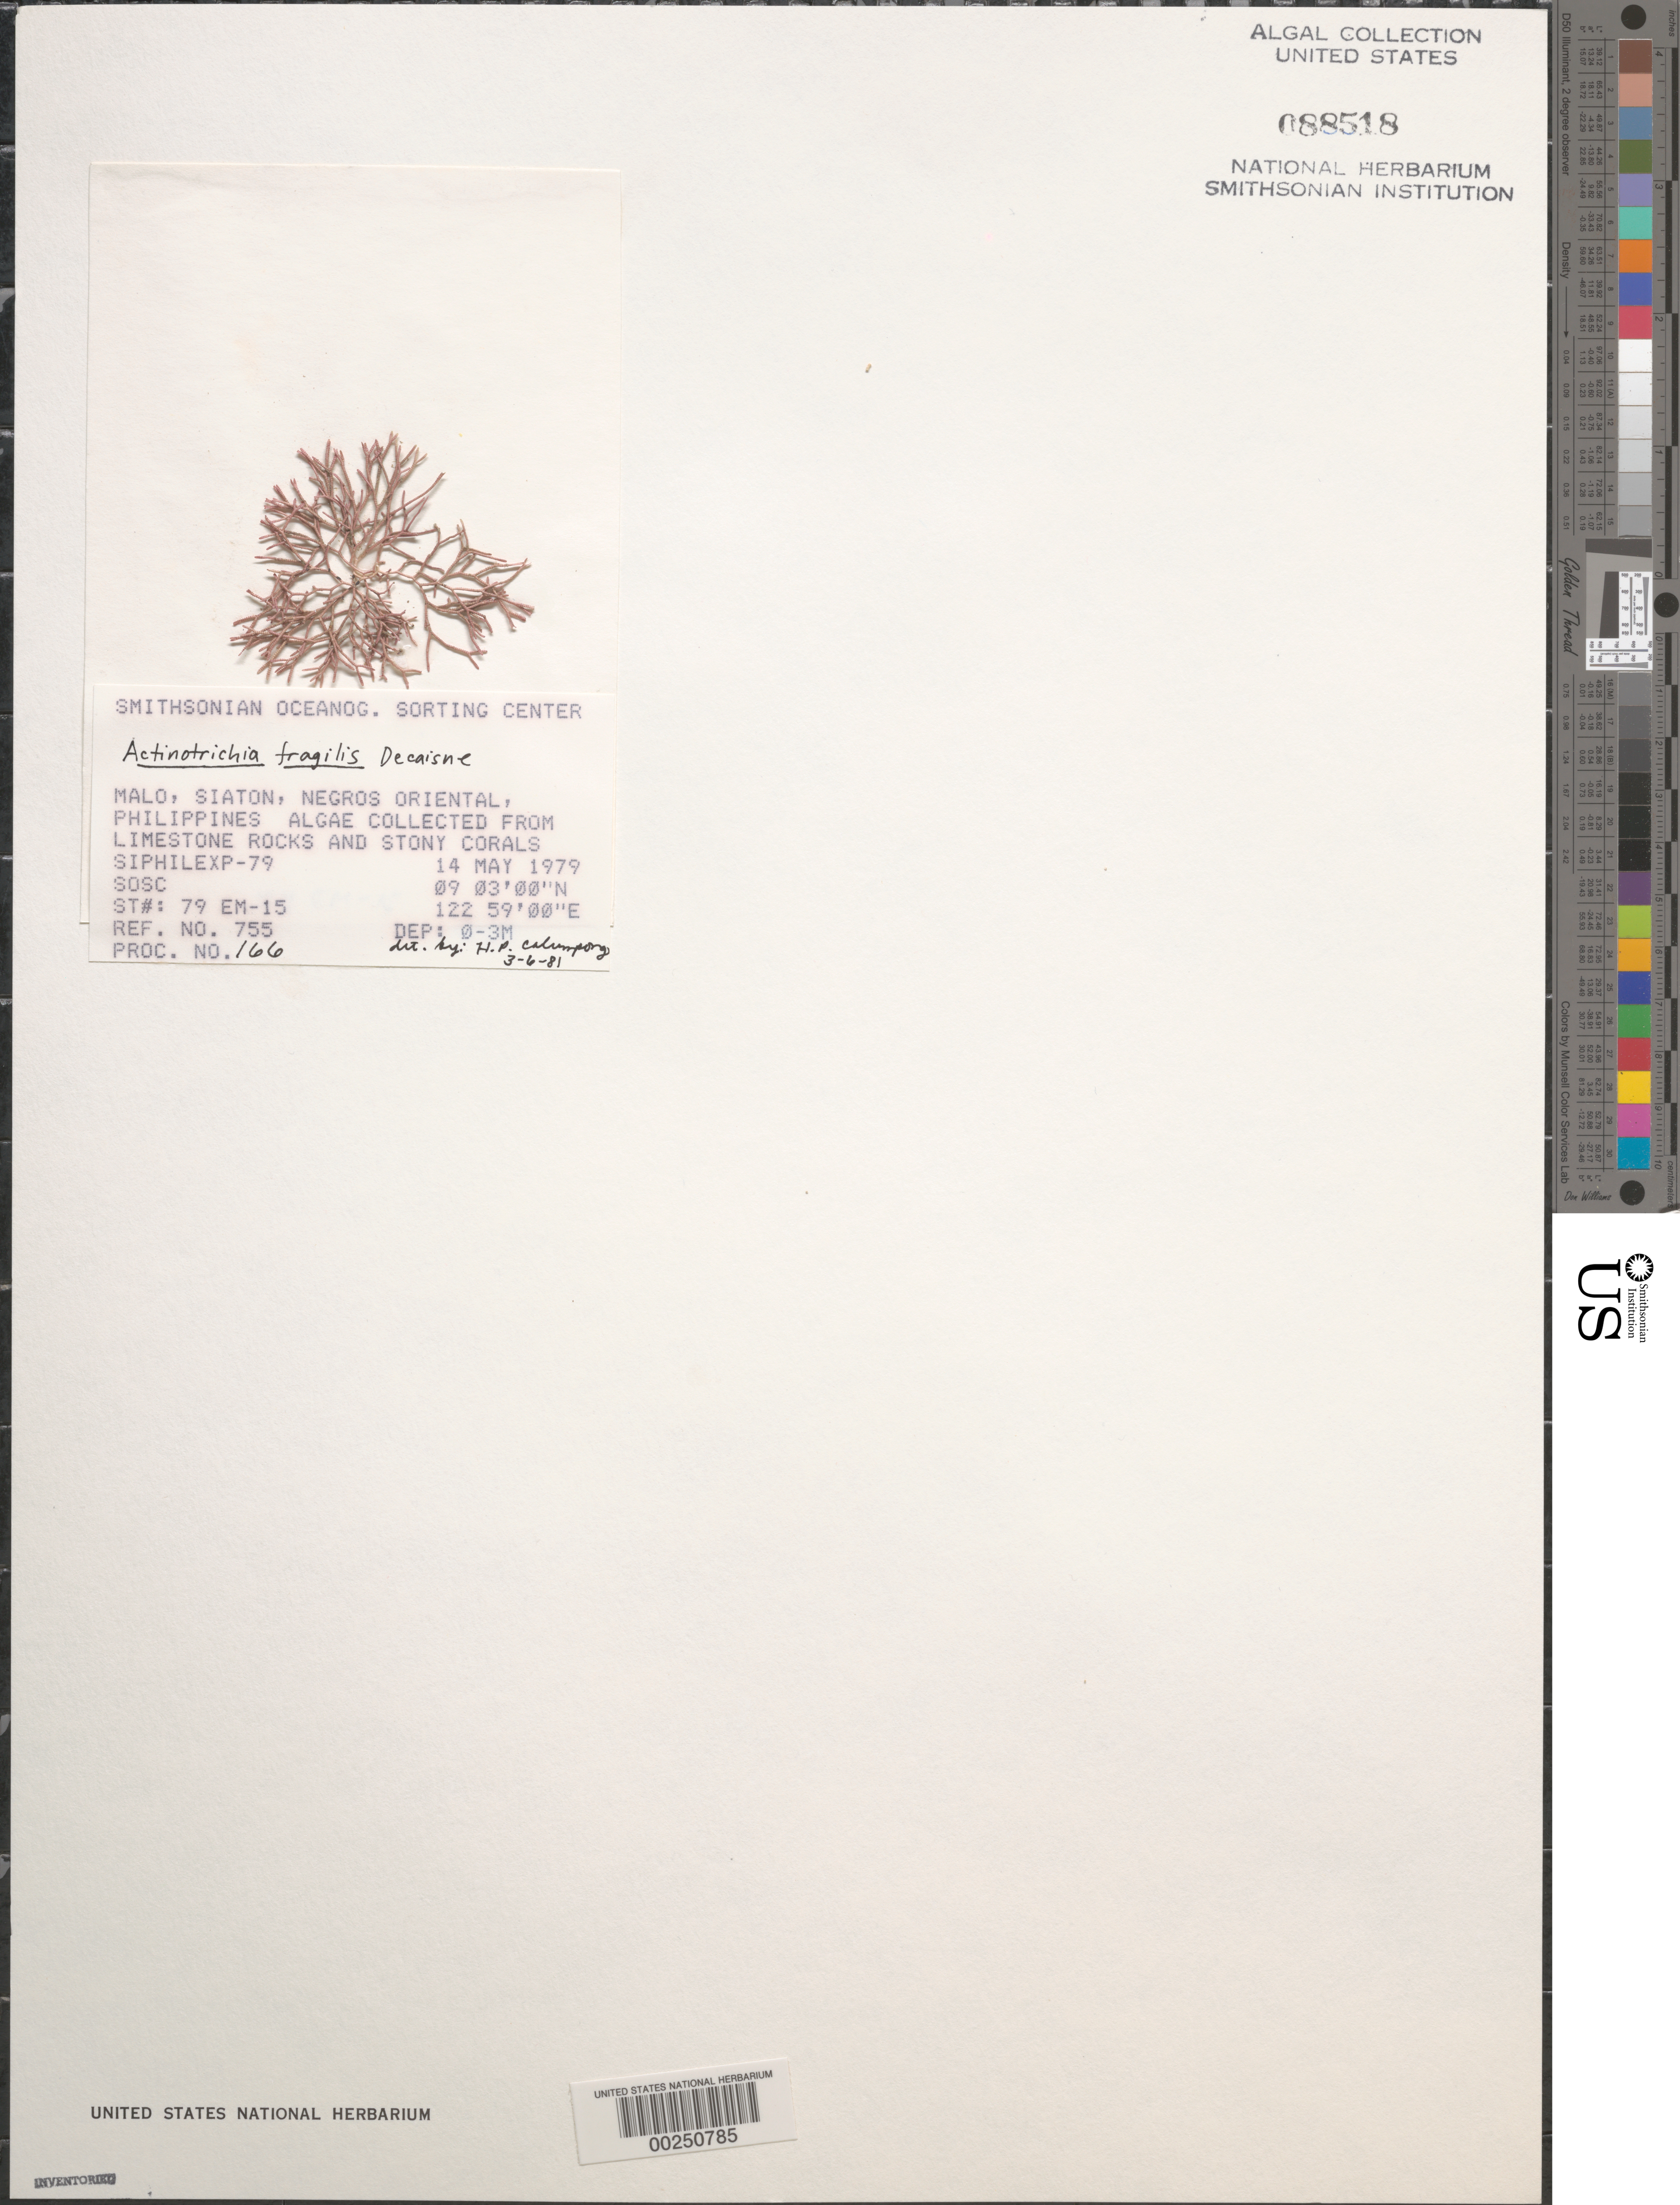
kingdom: Plantae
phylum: Rhodophyta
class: Florideophyceae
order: Nemaliales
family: Galaxauraceae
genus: Actinotrichia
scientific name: Actinotrichia fragilis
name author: (Forssk.) Børgesen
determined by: Calumpong, H. P.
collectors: SOSC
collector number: Station 79 Em-15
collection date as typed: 14 May 1979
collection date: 1979-05-14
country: Philippines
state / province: Central Visayas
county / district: Negros Oriental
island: Negros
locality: Malo, Siaton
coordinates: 09 03'00"N, 122 59'00"E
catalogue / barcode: US 88518